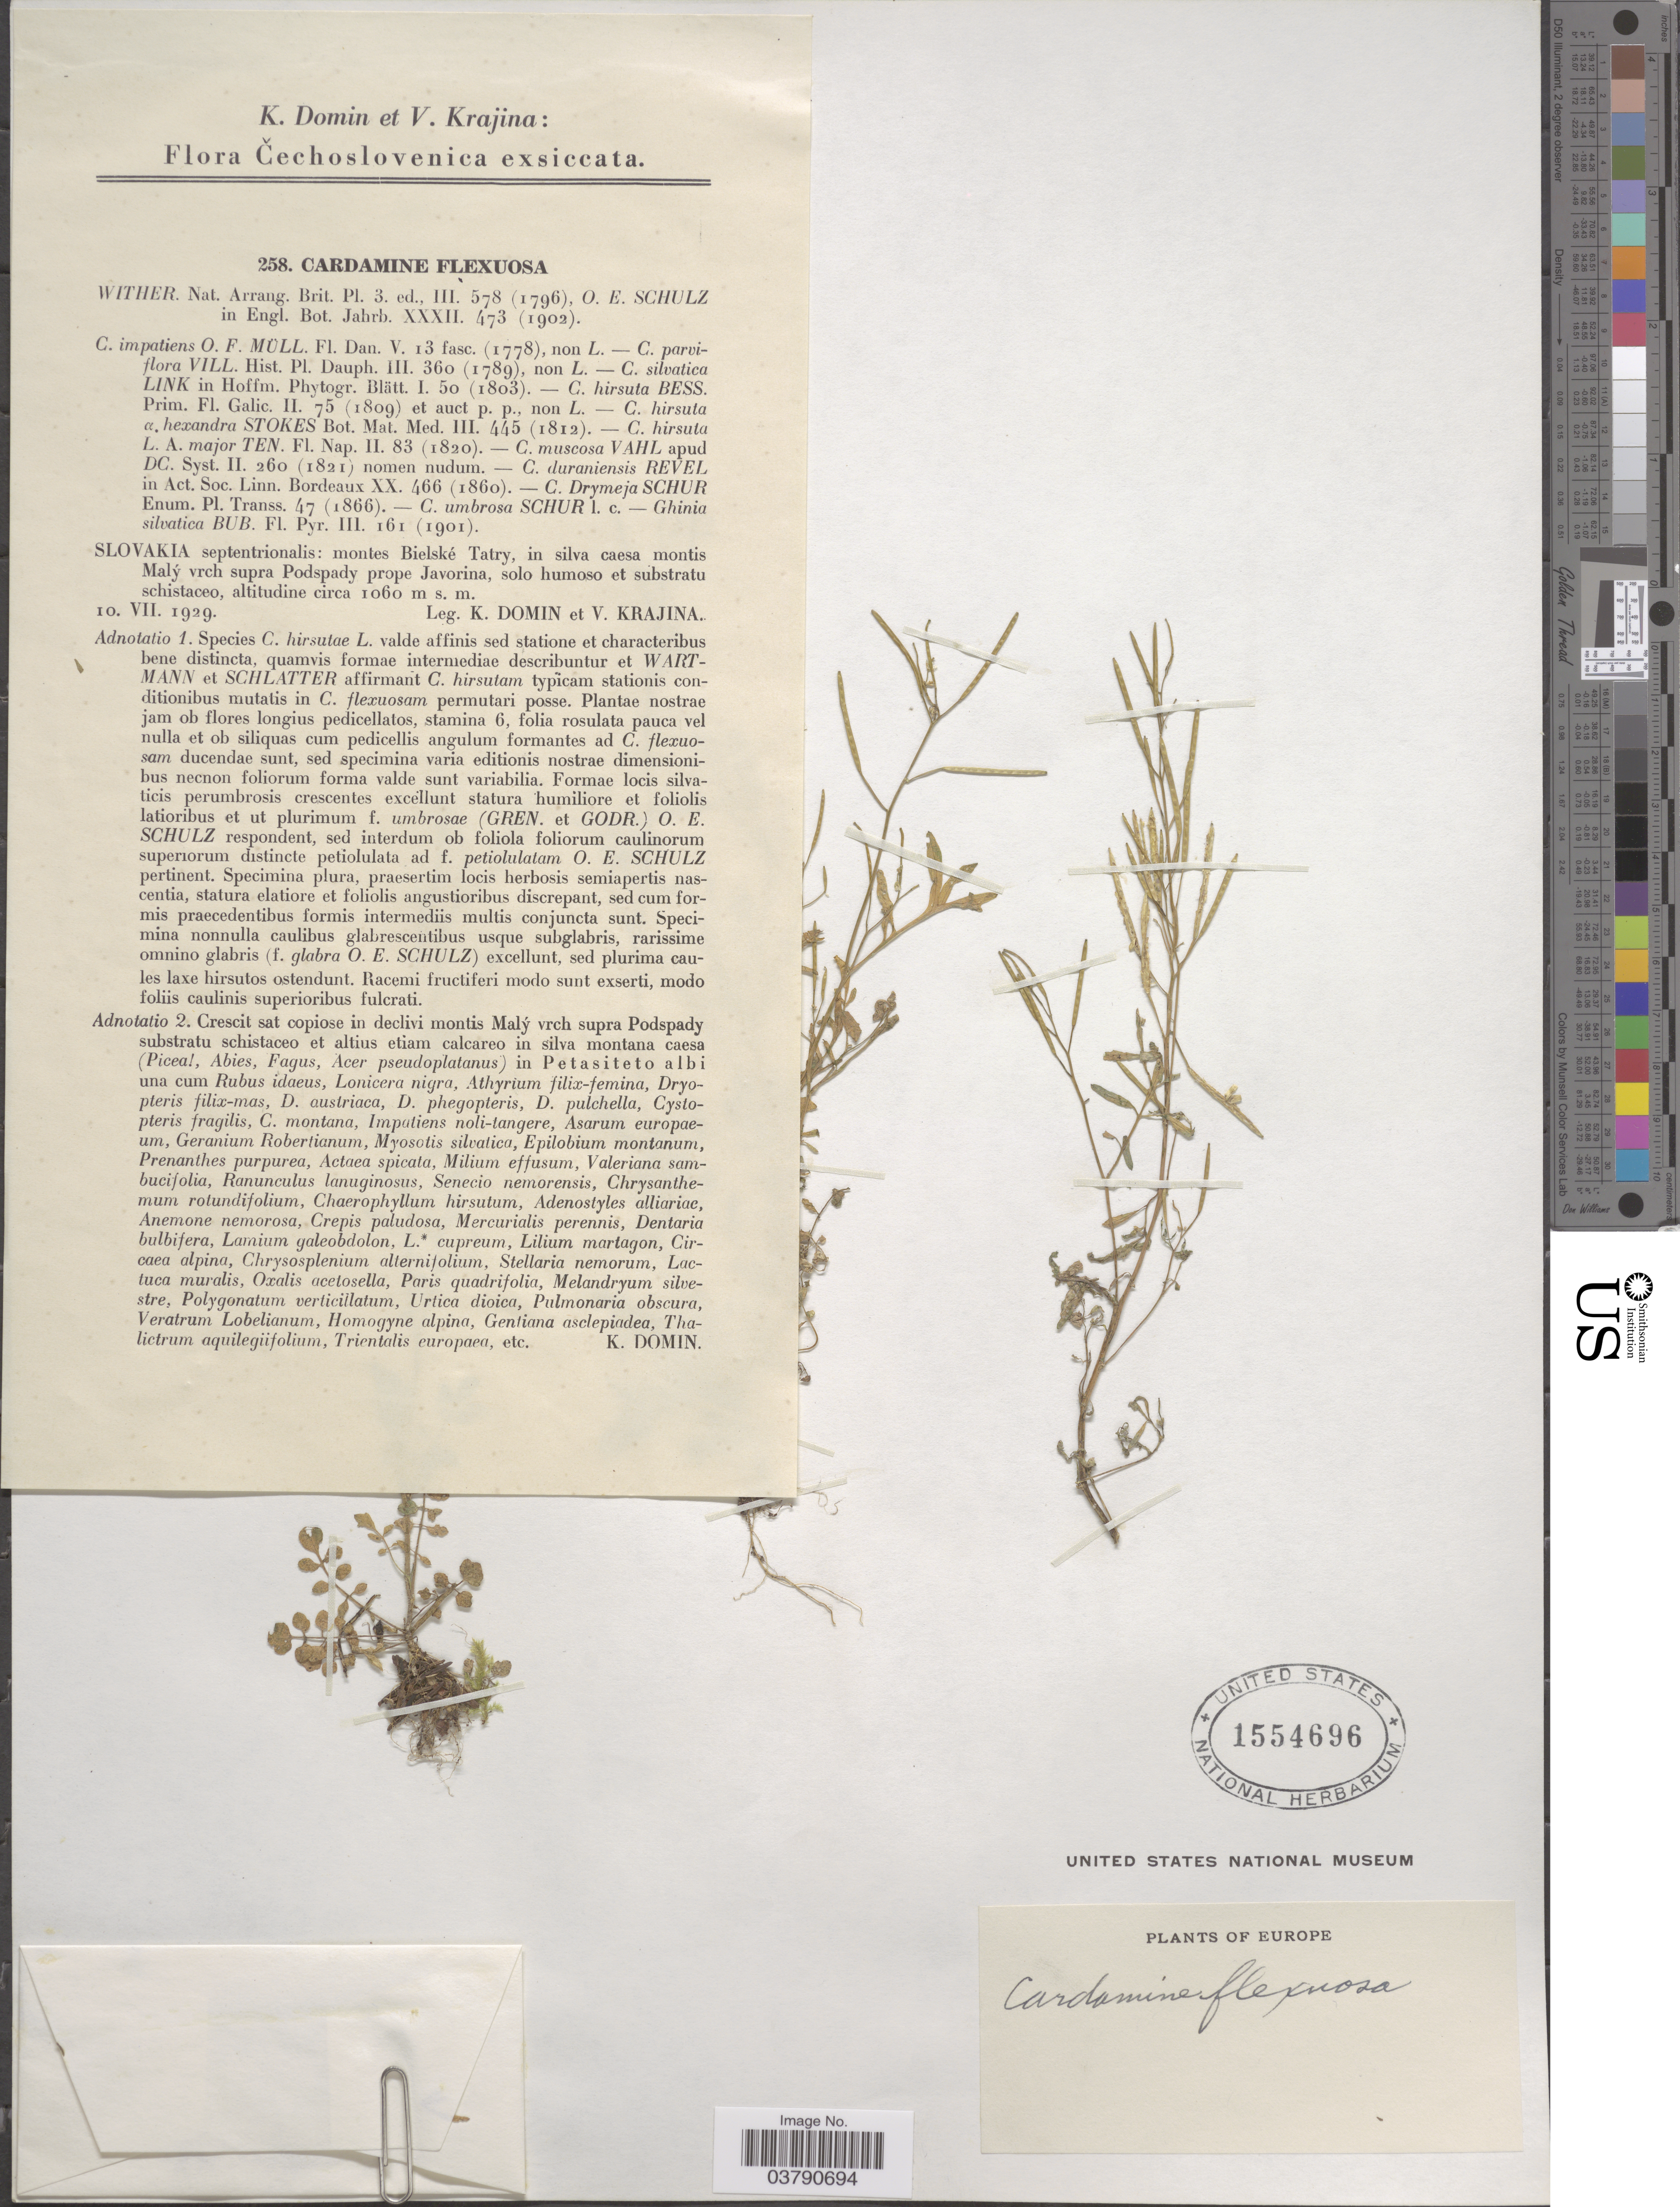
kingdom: Plantae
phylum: Tracheophyta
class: Magnoliopsida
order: Brassicales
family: Brassicaceae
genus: Cardamine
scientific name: Cardamine flexuosa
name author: With.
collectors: K. Domin & V. Krajina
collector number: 258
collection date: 1929-07-10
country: Slovakia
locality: Čechoslovenica. Slovakia septentrionalis: montes Bielské Tatry, in silva caesa montis Malý vrch supra Podspady prope Javorina.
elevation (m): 1060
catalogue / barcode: US 1554696